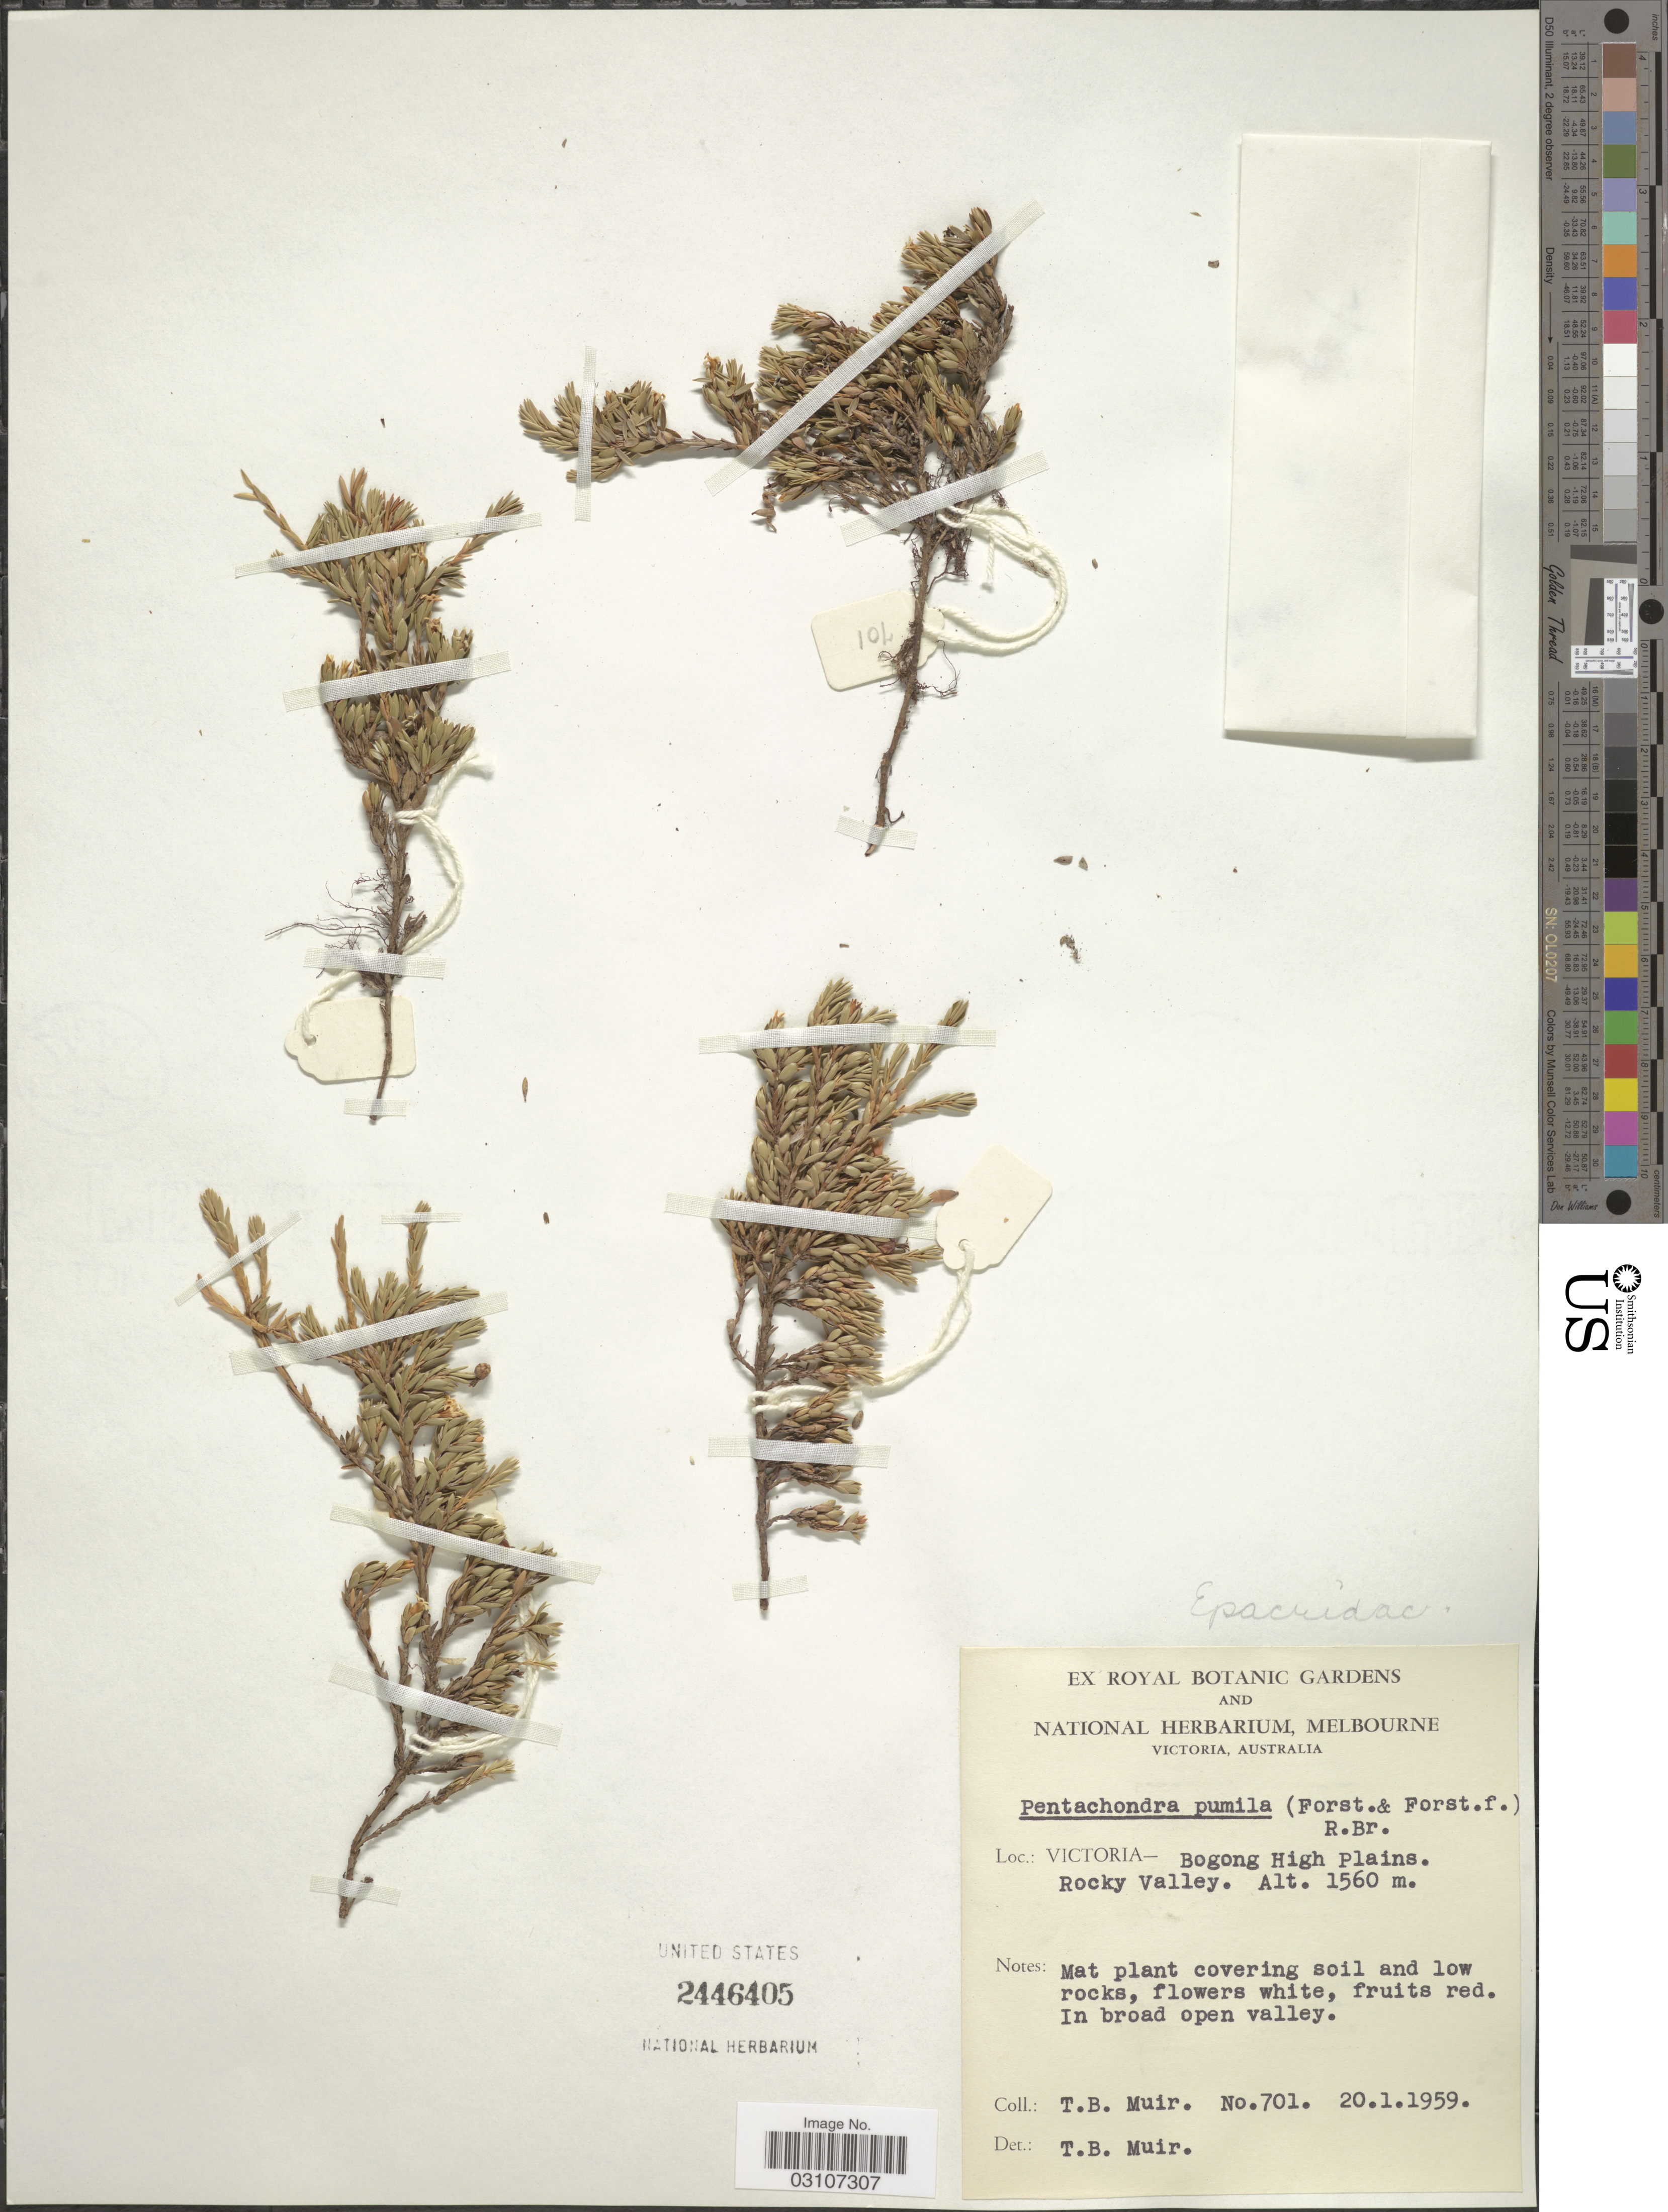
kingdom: Plantae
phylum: Tracheophyta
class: Magnoliopsida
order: Ericales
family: Ericaceae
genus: Pentachondra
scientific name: Pentachondra pumila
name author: (J.R. Forst. & G. Forst.) R. Br.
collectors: T. Muir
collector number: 701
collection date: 1959-01-20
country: Australia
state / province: Victoria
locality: Victoria - Bogong High Plains. Rocky Valley.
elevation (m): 1560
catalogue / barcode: US 2446405